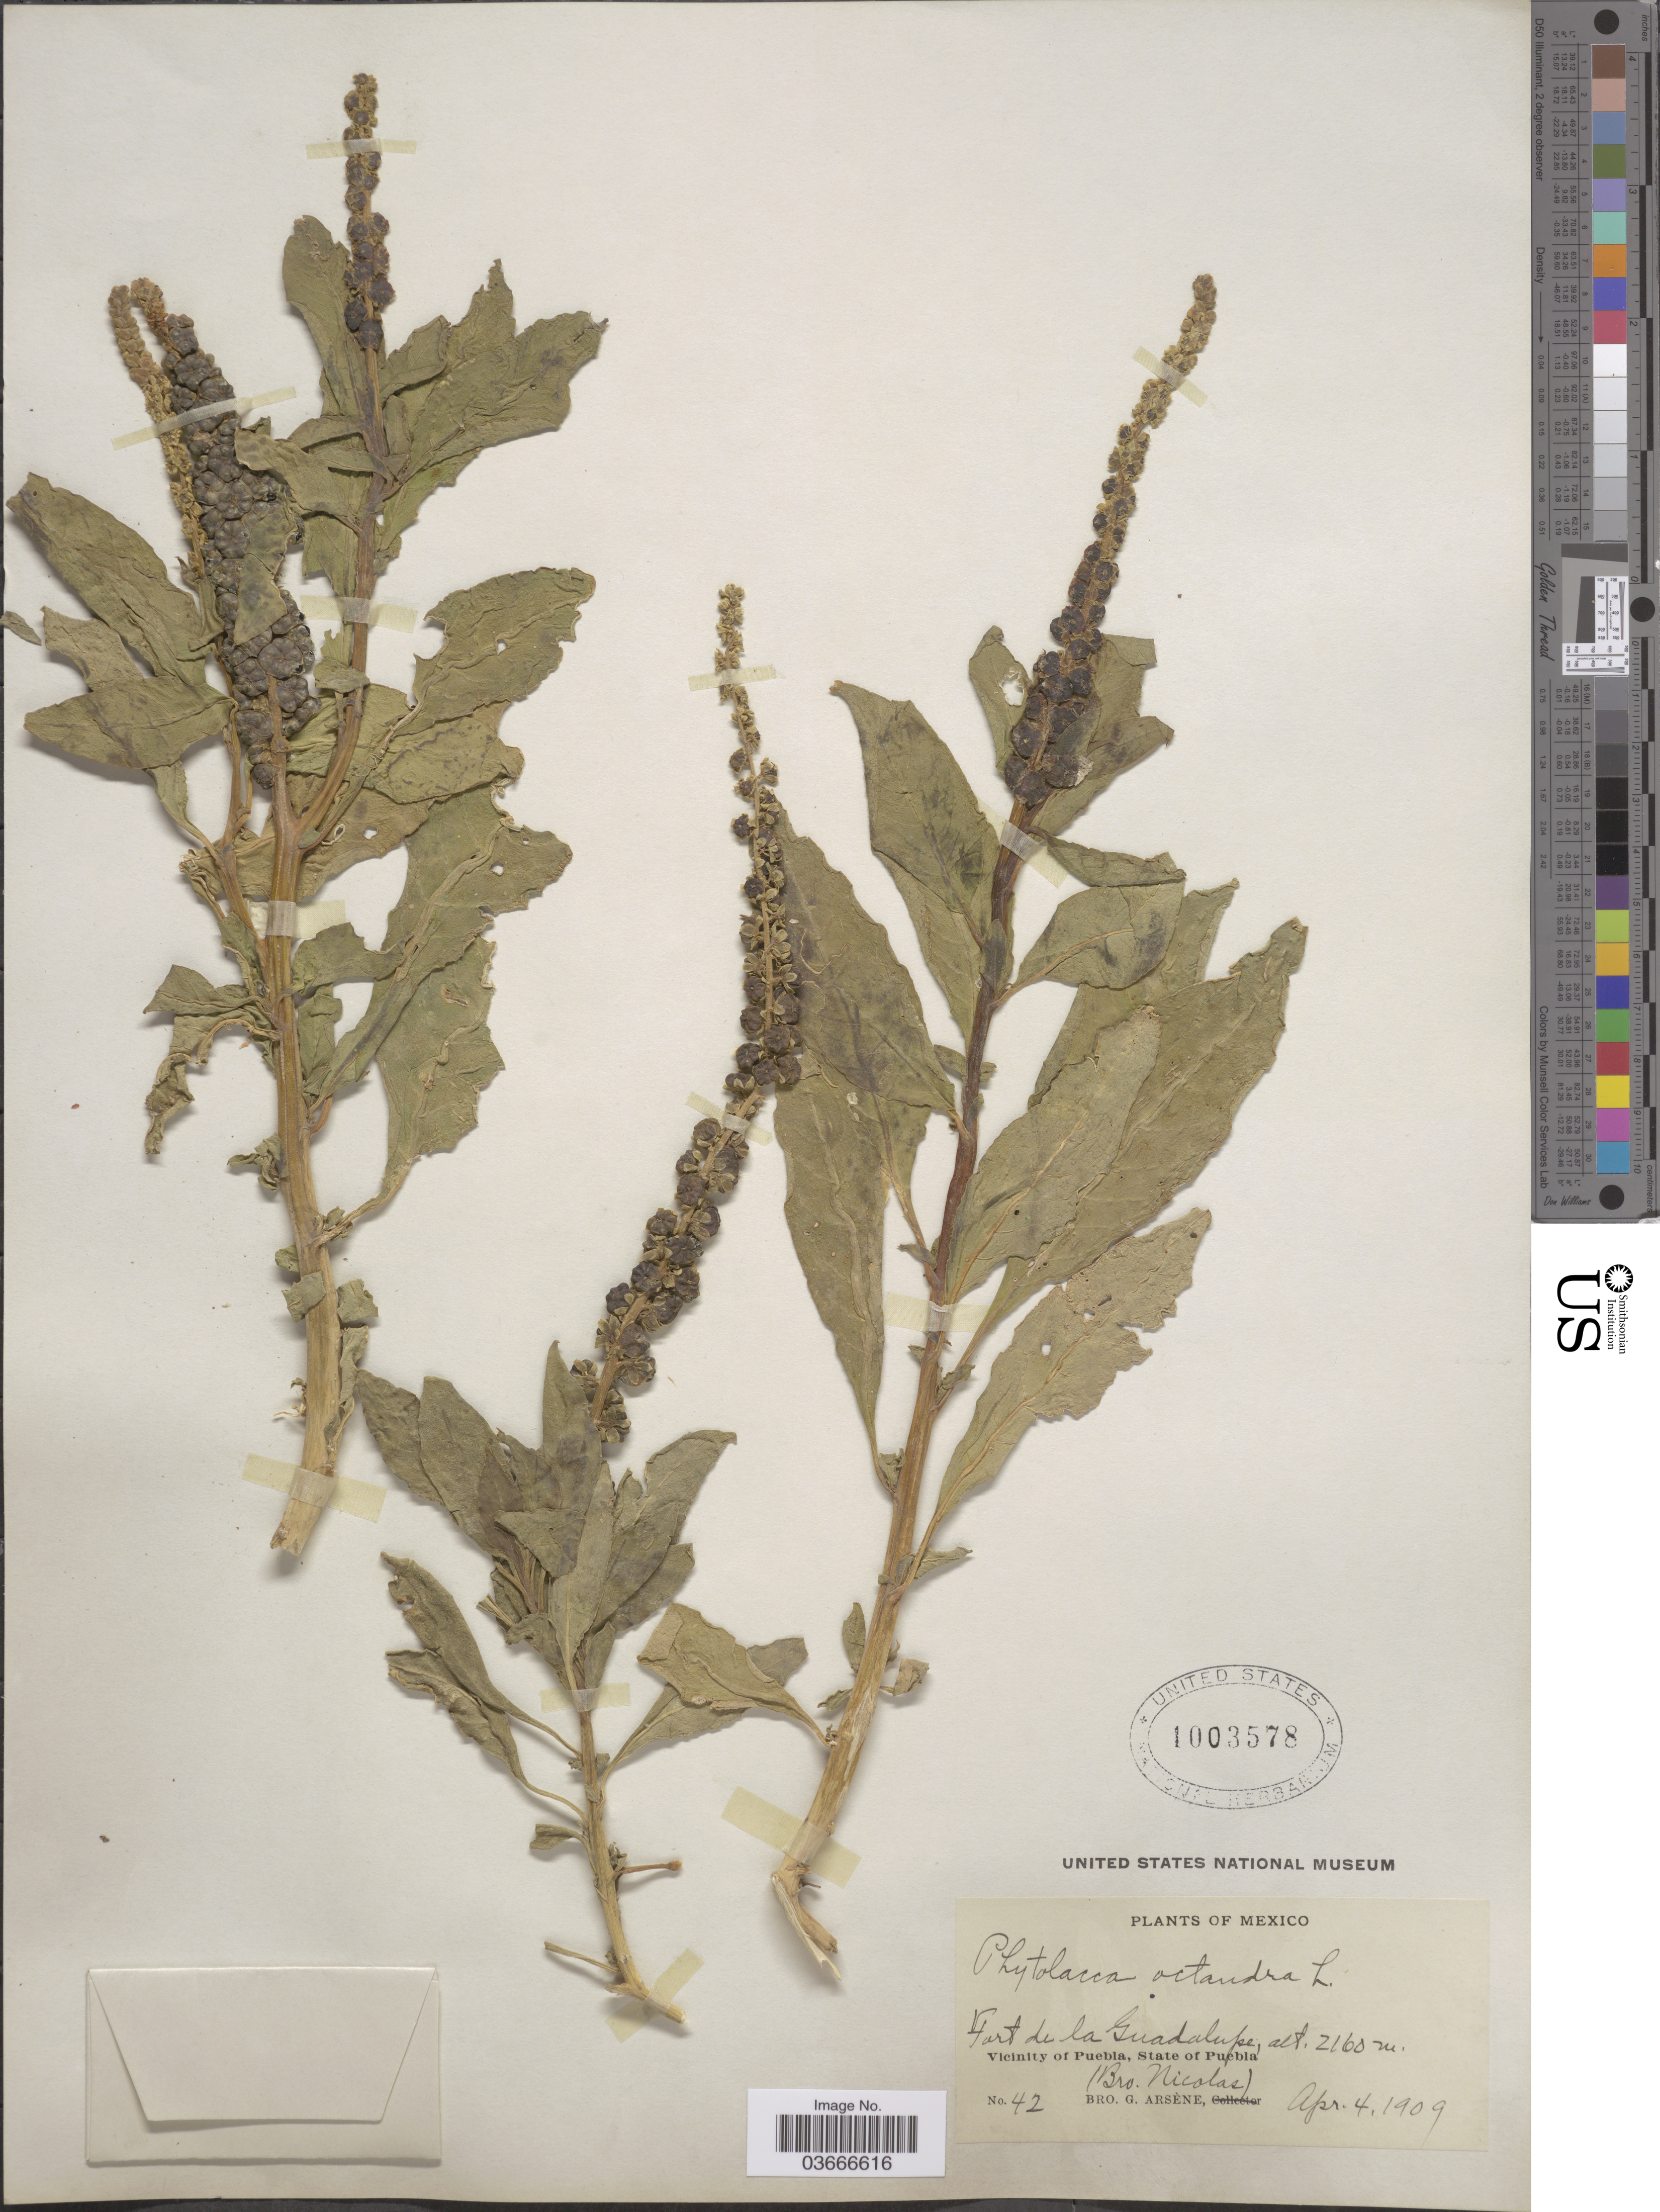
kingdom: Plantae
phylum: Tracheophyta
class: Magnoliopsida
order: Caryophyllales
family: Phytolaccaceae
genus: Phytolacca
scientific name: Phytolacca octandra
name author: L.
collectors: Bro. G. Arsène & Bro. Nicolas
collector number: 42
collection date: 1909-04-04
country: Mexico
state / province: Puebla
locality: Fort de la Guadalupe. Vicinity of Puebla.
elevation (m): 2160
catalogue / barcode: US 1003578